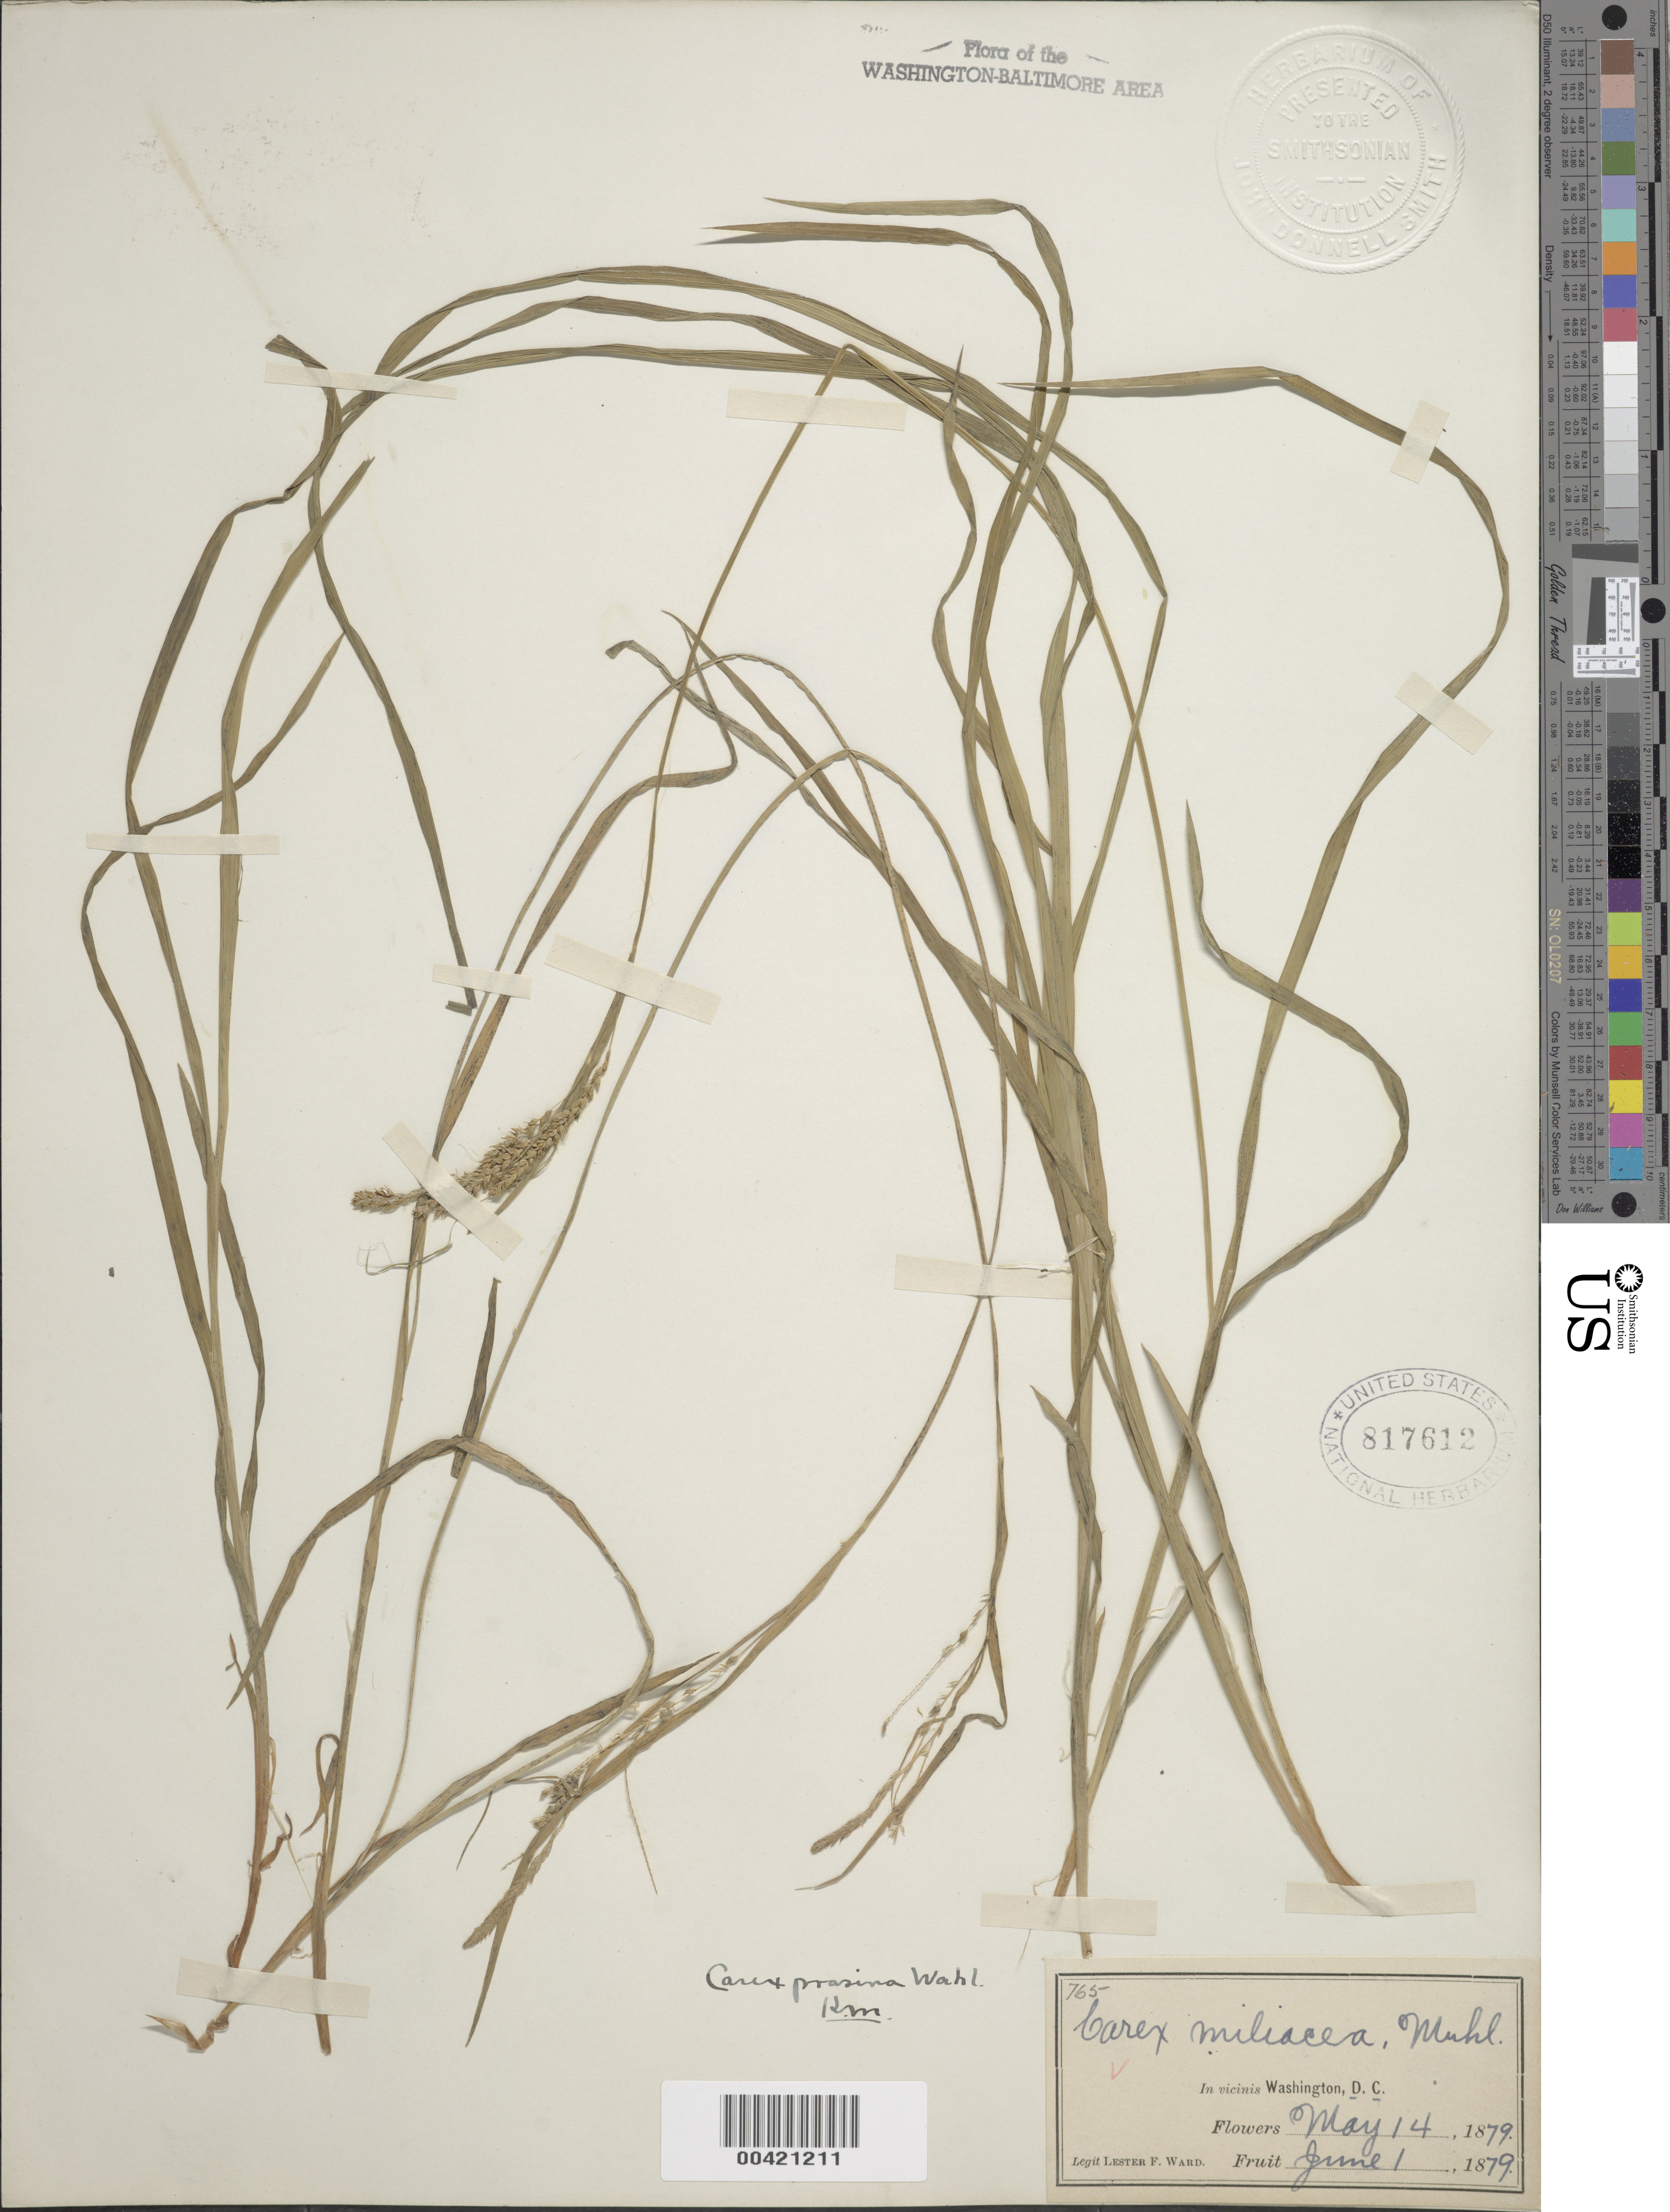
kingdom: Plantae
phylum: Tracheophyta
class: Liliopsida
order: Poales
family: Cyperaceae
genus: Carex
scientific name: Carex prasina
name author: Wahlenb.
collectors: L. F. Ward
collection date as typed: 14 May 1879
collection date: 1879-05-14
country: United States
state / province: District of Columbia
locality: Washington DC Area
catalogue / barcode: US 817612